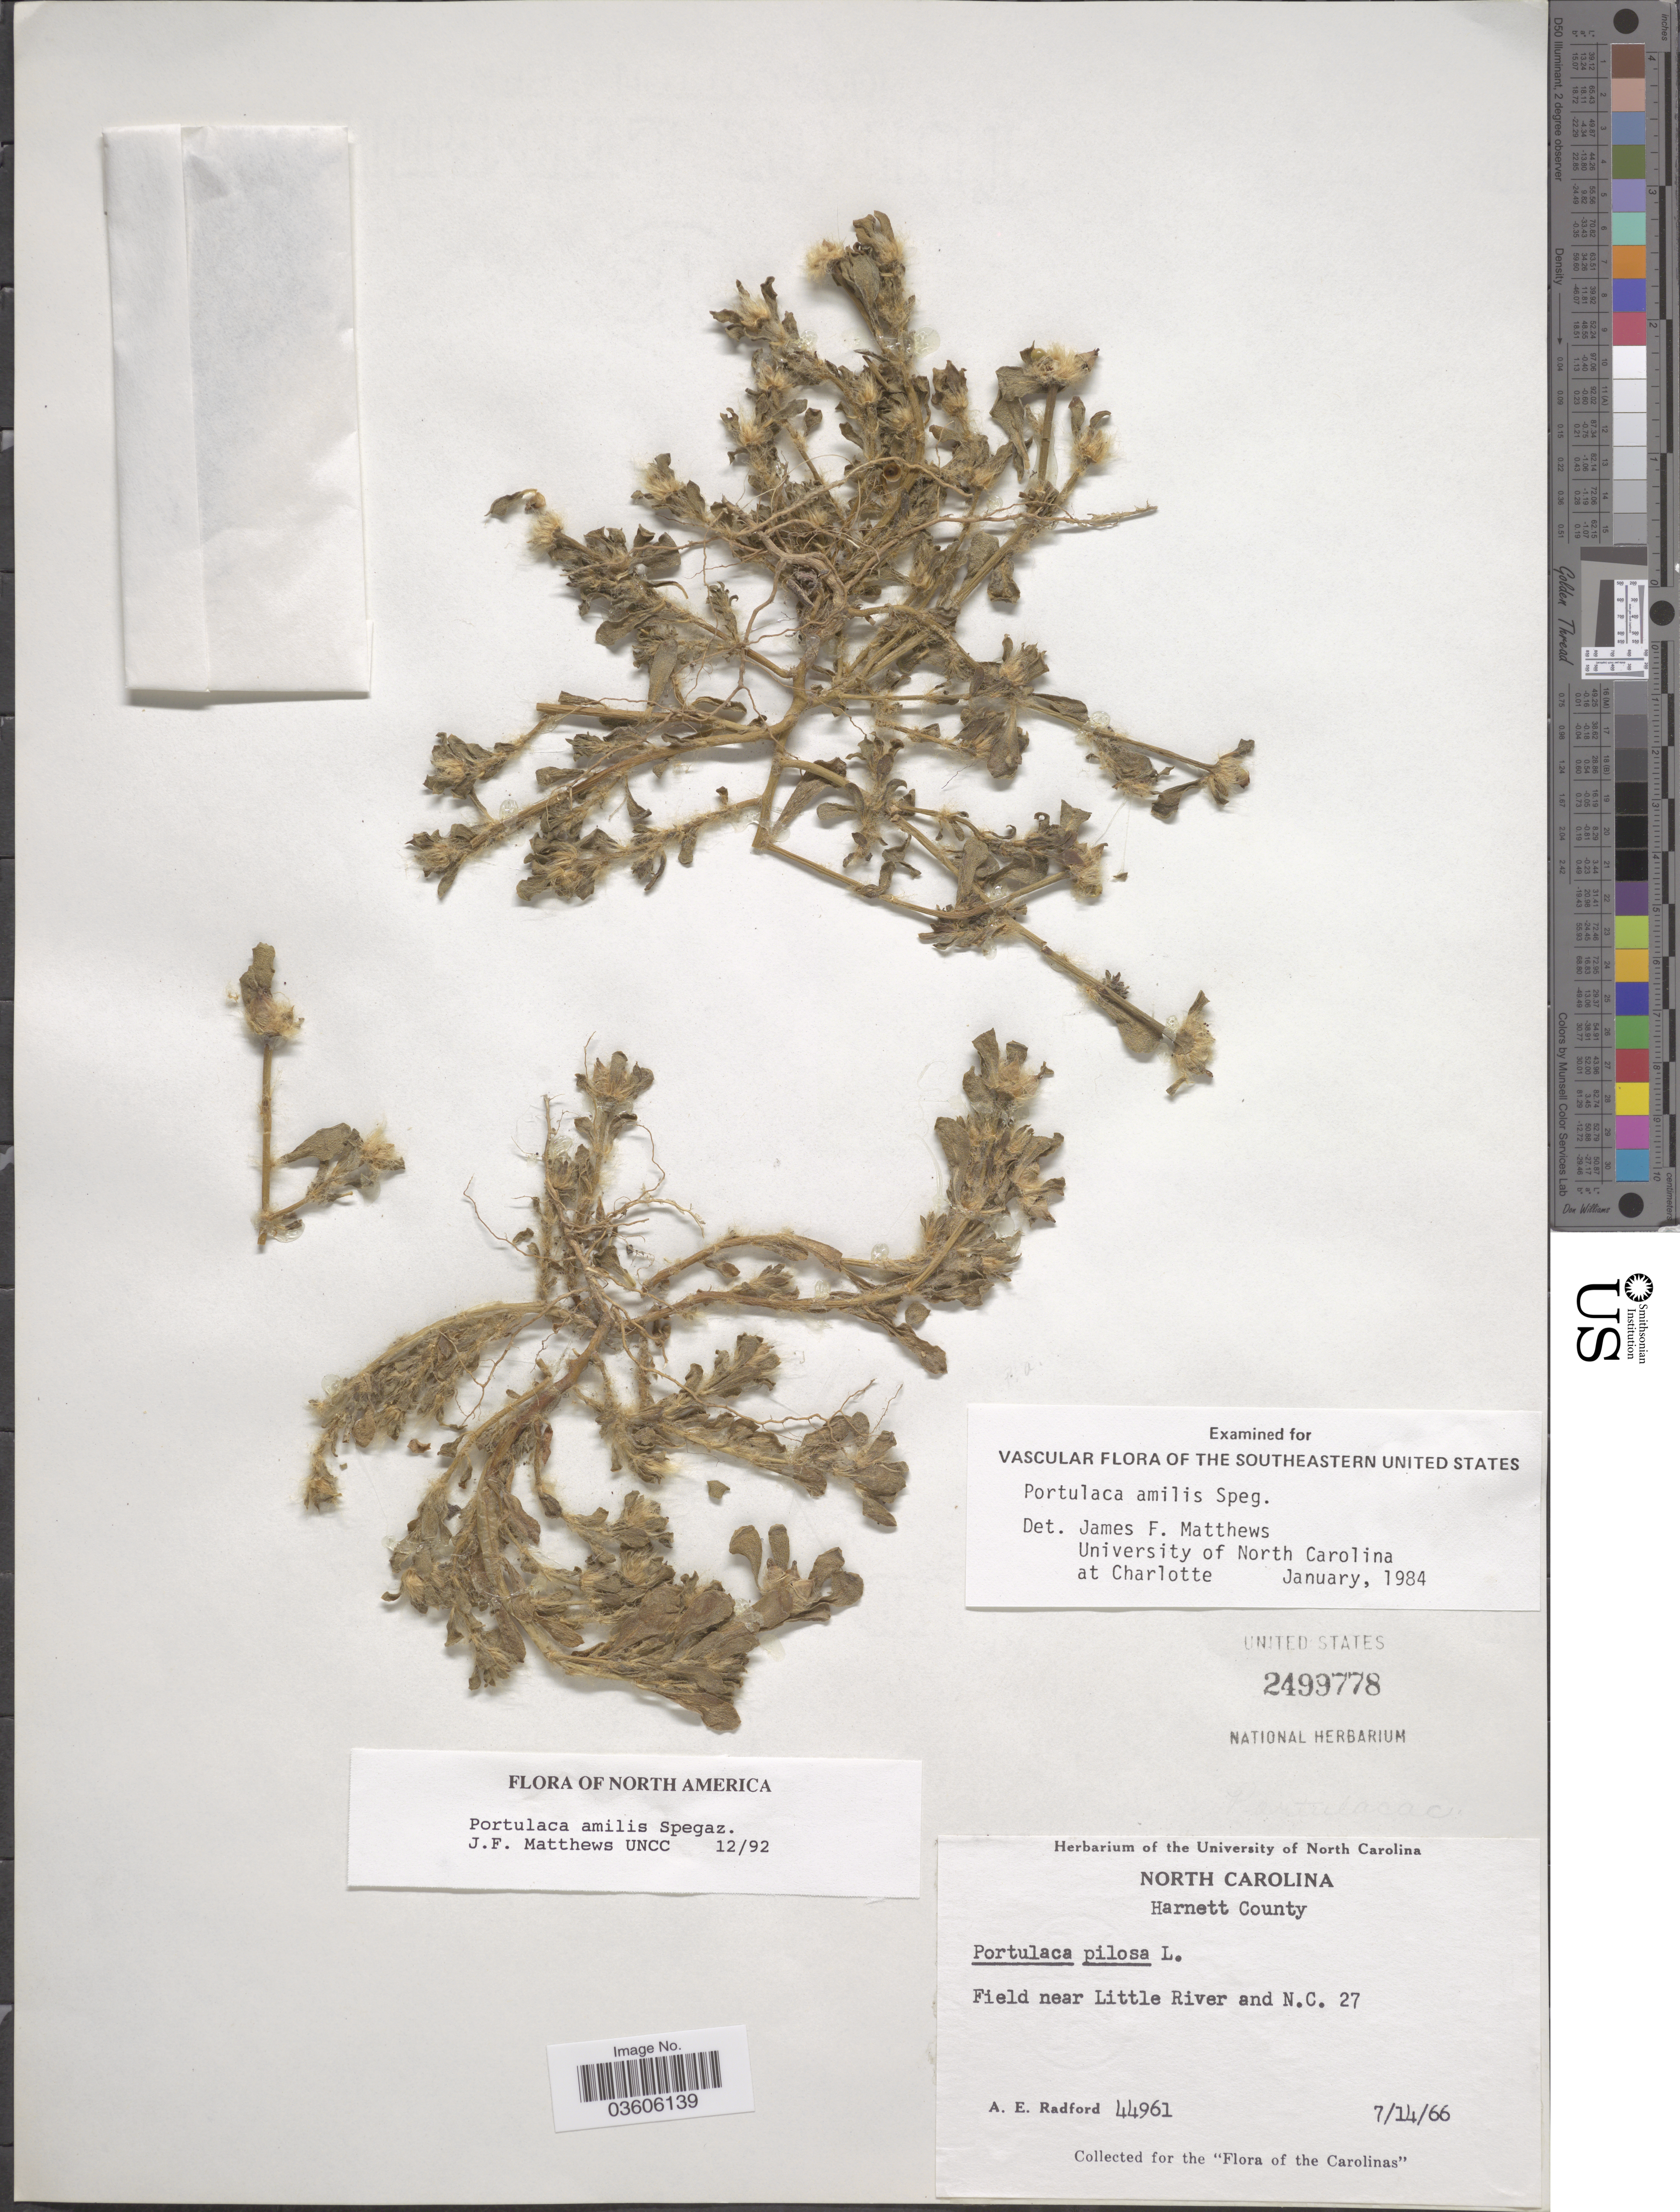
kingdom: Plantae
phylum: Tracheophyta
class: Magnoliopsida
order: Caryophyllales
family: Portulacaceae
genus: Portulaca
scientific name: Portulaca amilis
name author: Speg.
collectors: A. E. Radford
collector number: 44961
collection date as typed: Transcribed d/m/y: 14/7/66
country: United States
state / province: North Carolina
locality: Harnett County. Field near Little River and N.C. 27. "The Carolinas".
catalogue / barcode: US 2499778